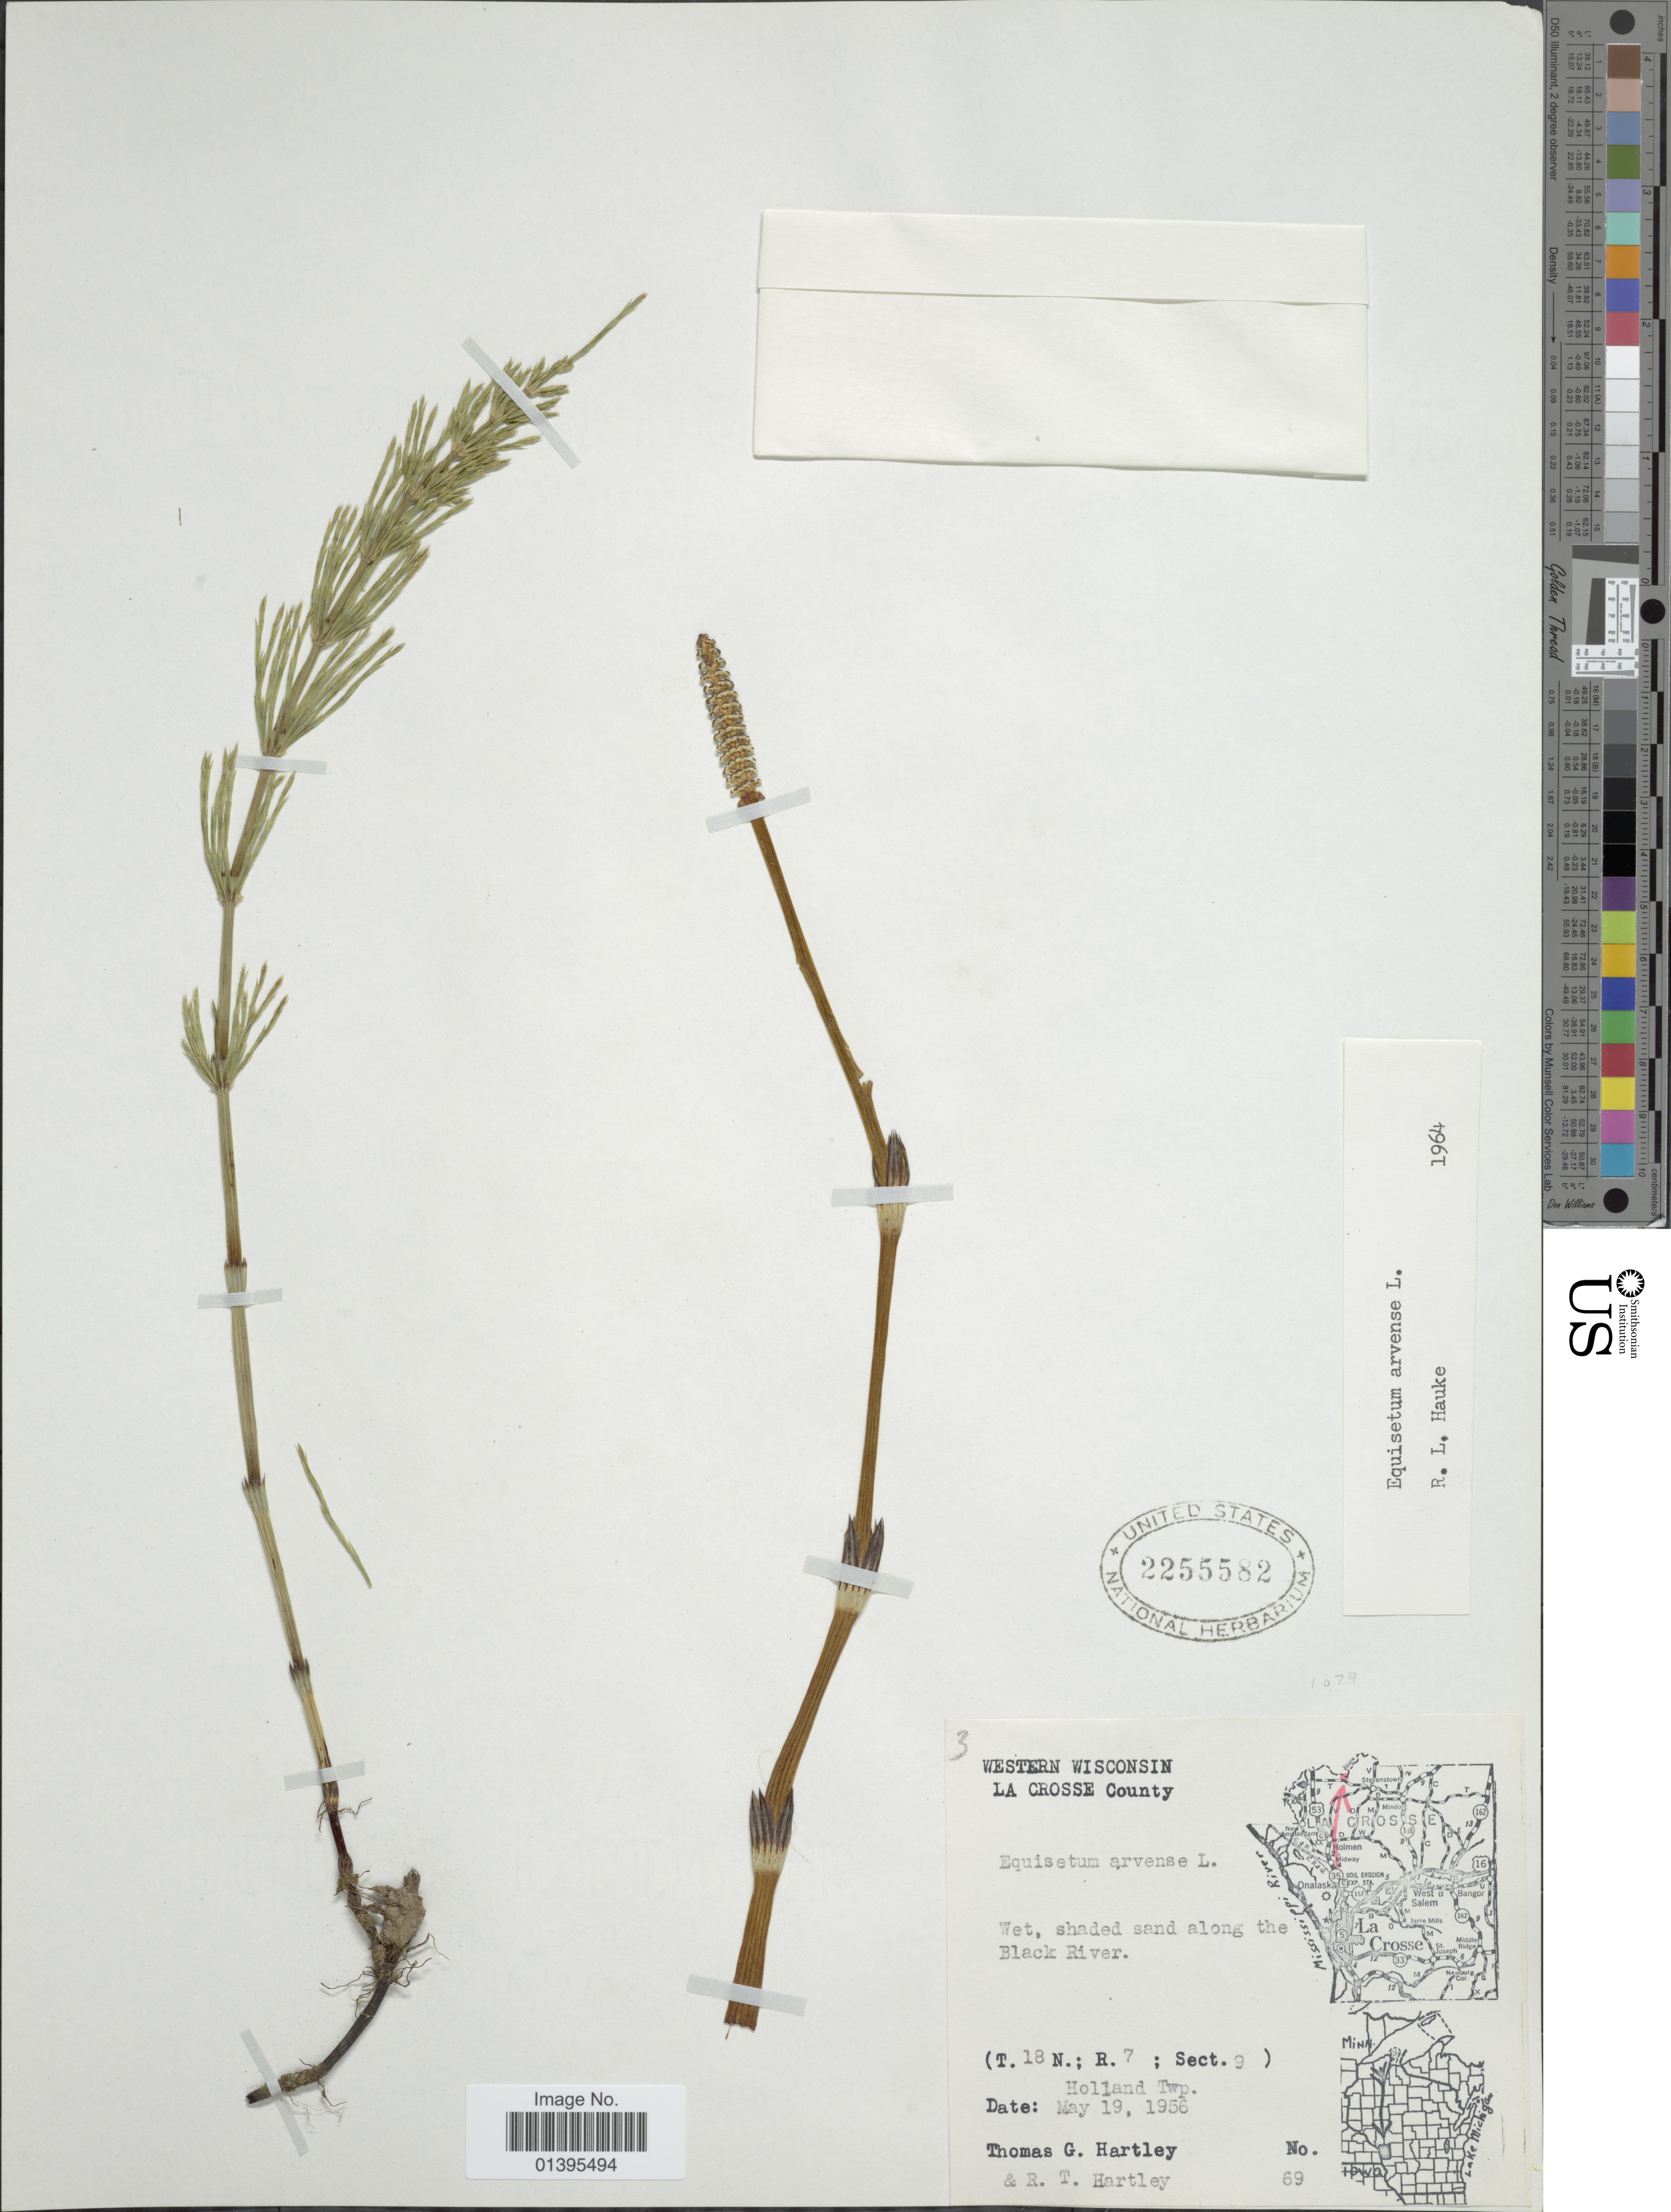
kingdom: Plantae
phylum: Tracheophyta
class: Polypodiopsida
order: Equisetales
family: Equisetaceae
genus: Equisetum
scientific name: Equisetum arvense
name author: L.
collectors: T. G. Hartley & R. T. Hartley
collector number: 69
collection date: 1956-05-19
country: United States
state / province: Wisconsin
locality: Western Wisconsin, La Crosse County, shaded sand along the Black River, T18N;R7;Sect 9, Holland Twp.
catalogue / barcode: US 2255582